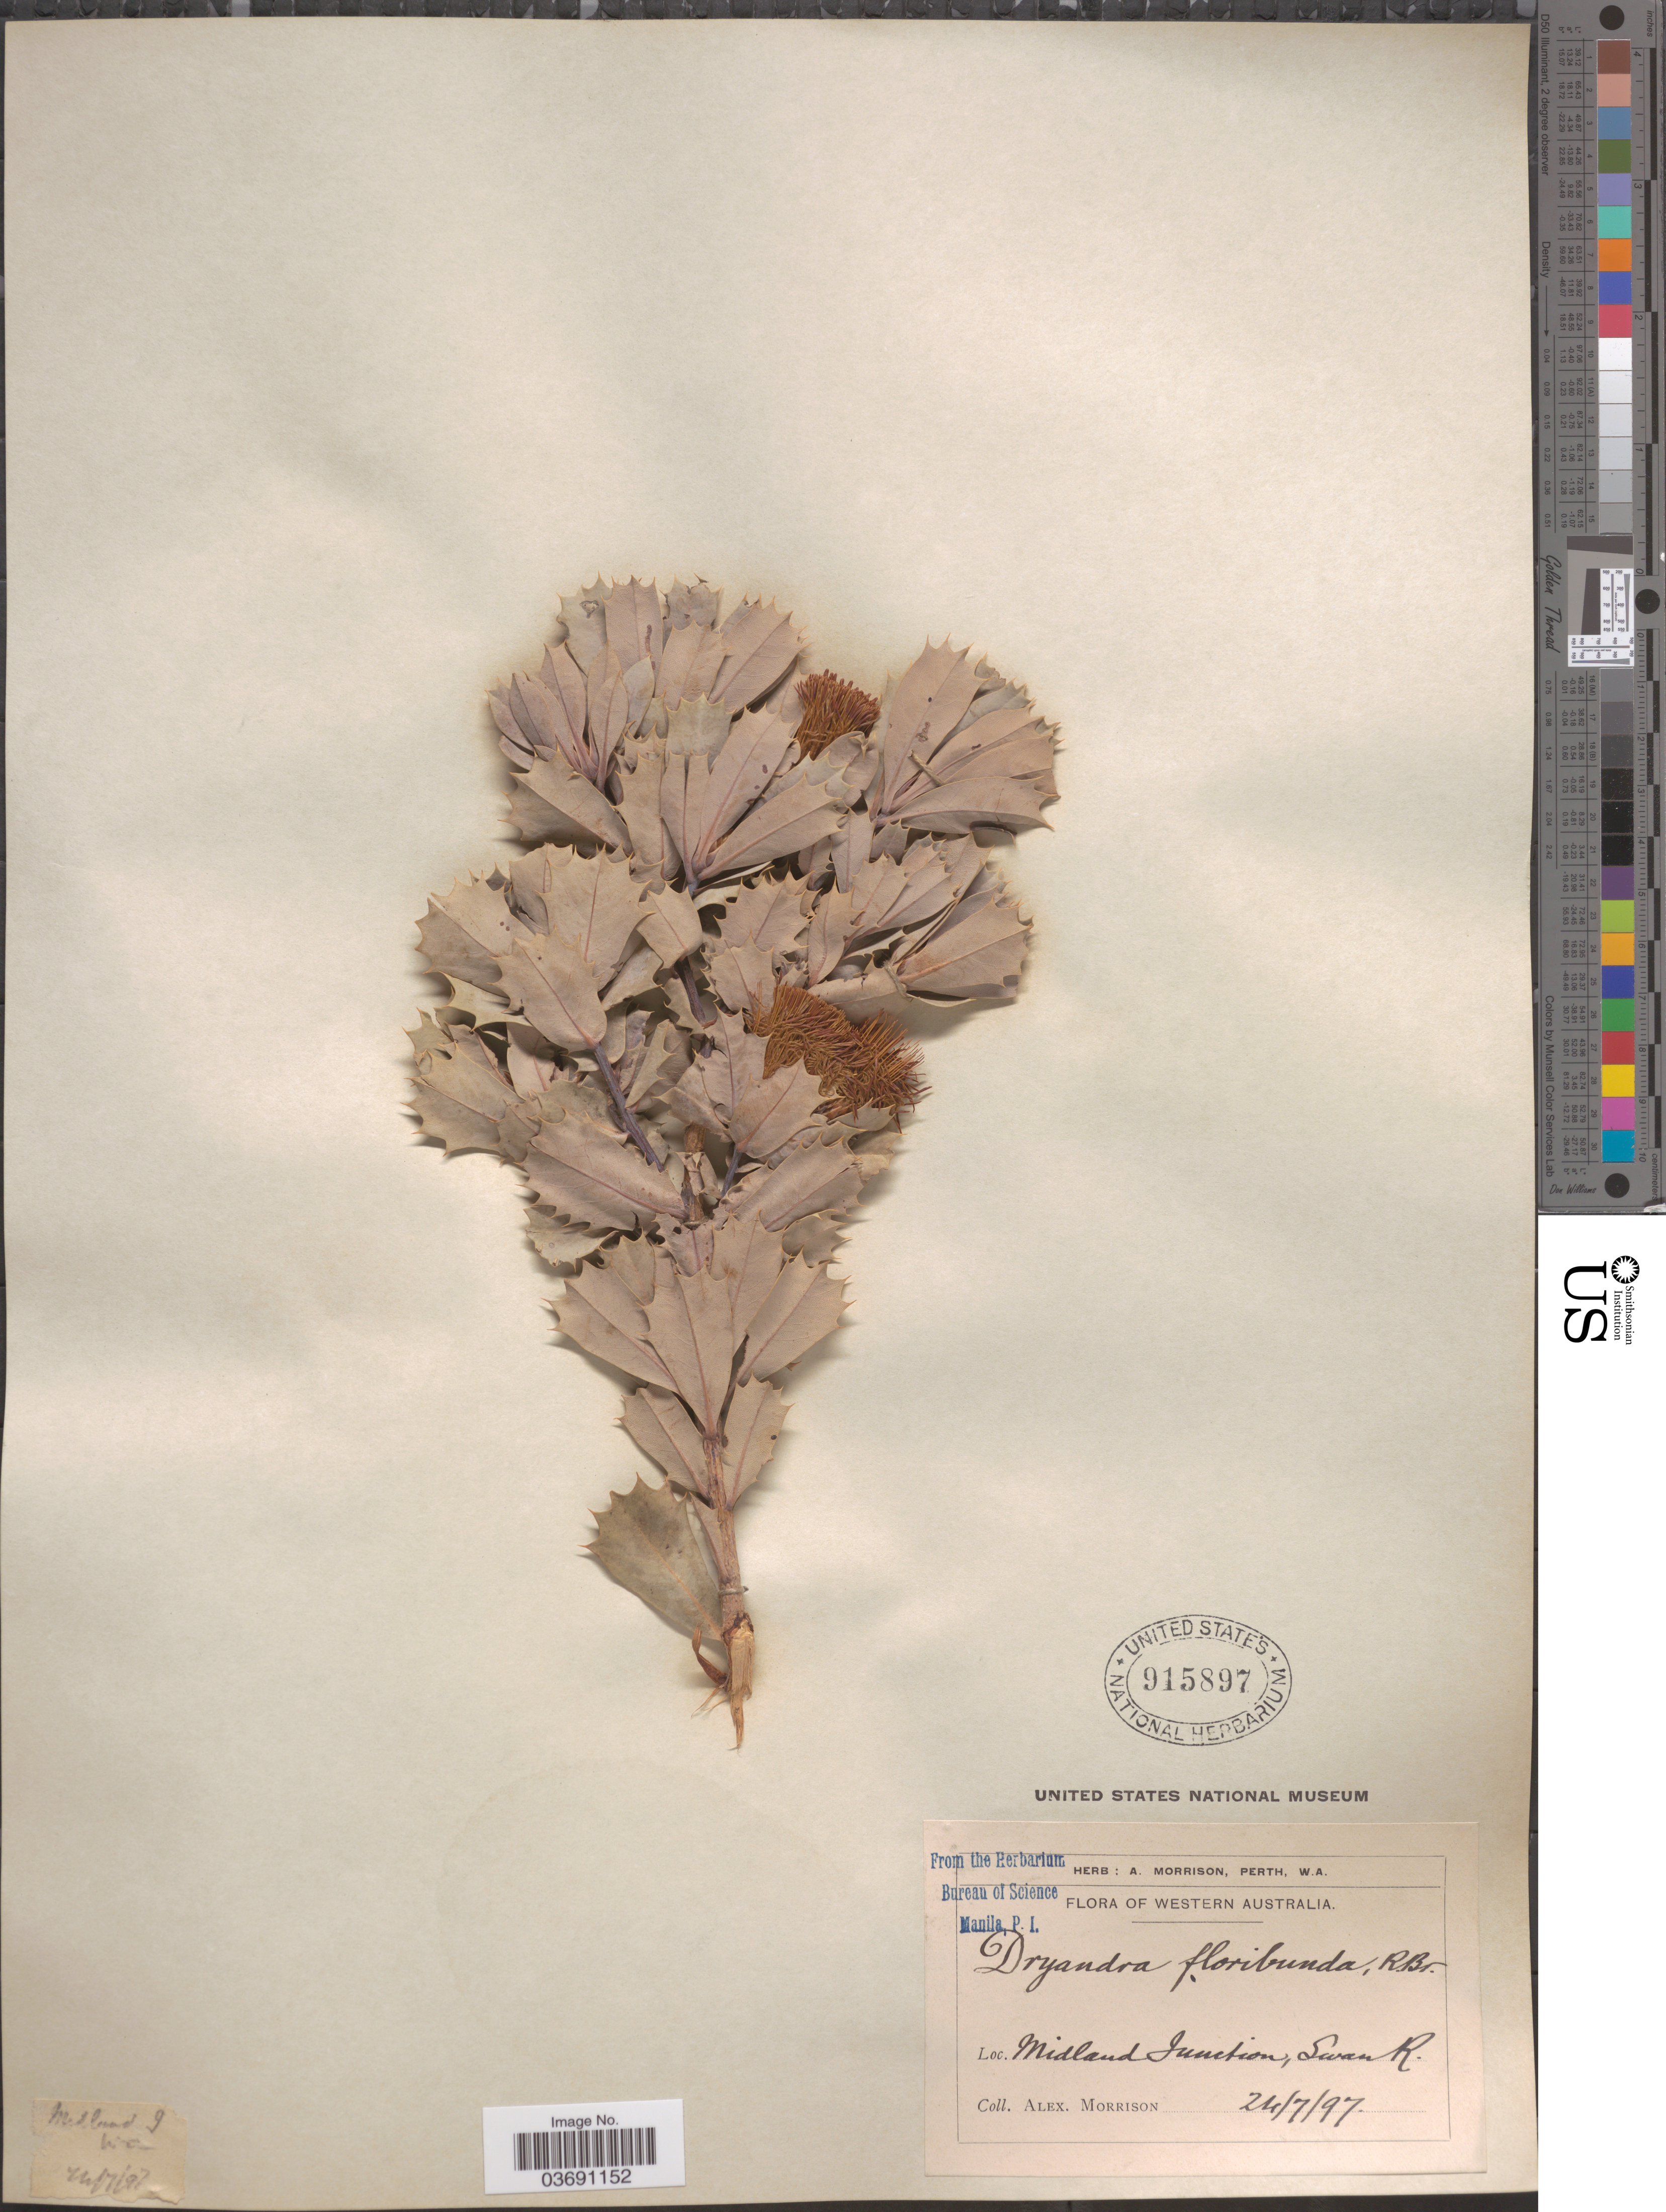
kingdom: Plantae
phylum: Tracheophyta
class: Magnoliopsida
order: Proteales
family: Proteaceae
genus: Dryandra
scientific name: Dryandra floribunda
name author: R. Br.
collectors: A. Morrison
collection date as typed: Transcribed d/m/y: 24/7/97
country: Australia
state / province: Western Australia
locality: Midland Junction, Swan R.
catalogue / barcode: US 915897